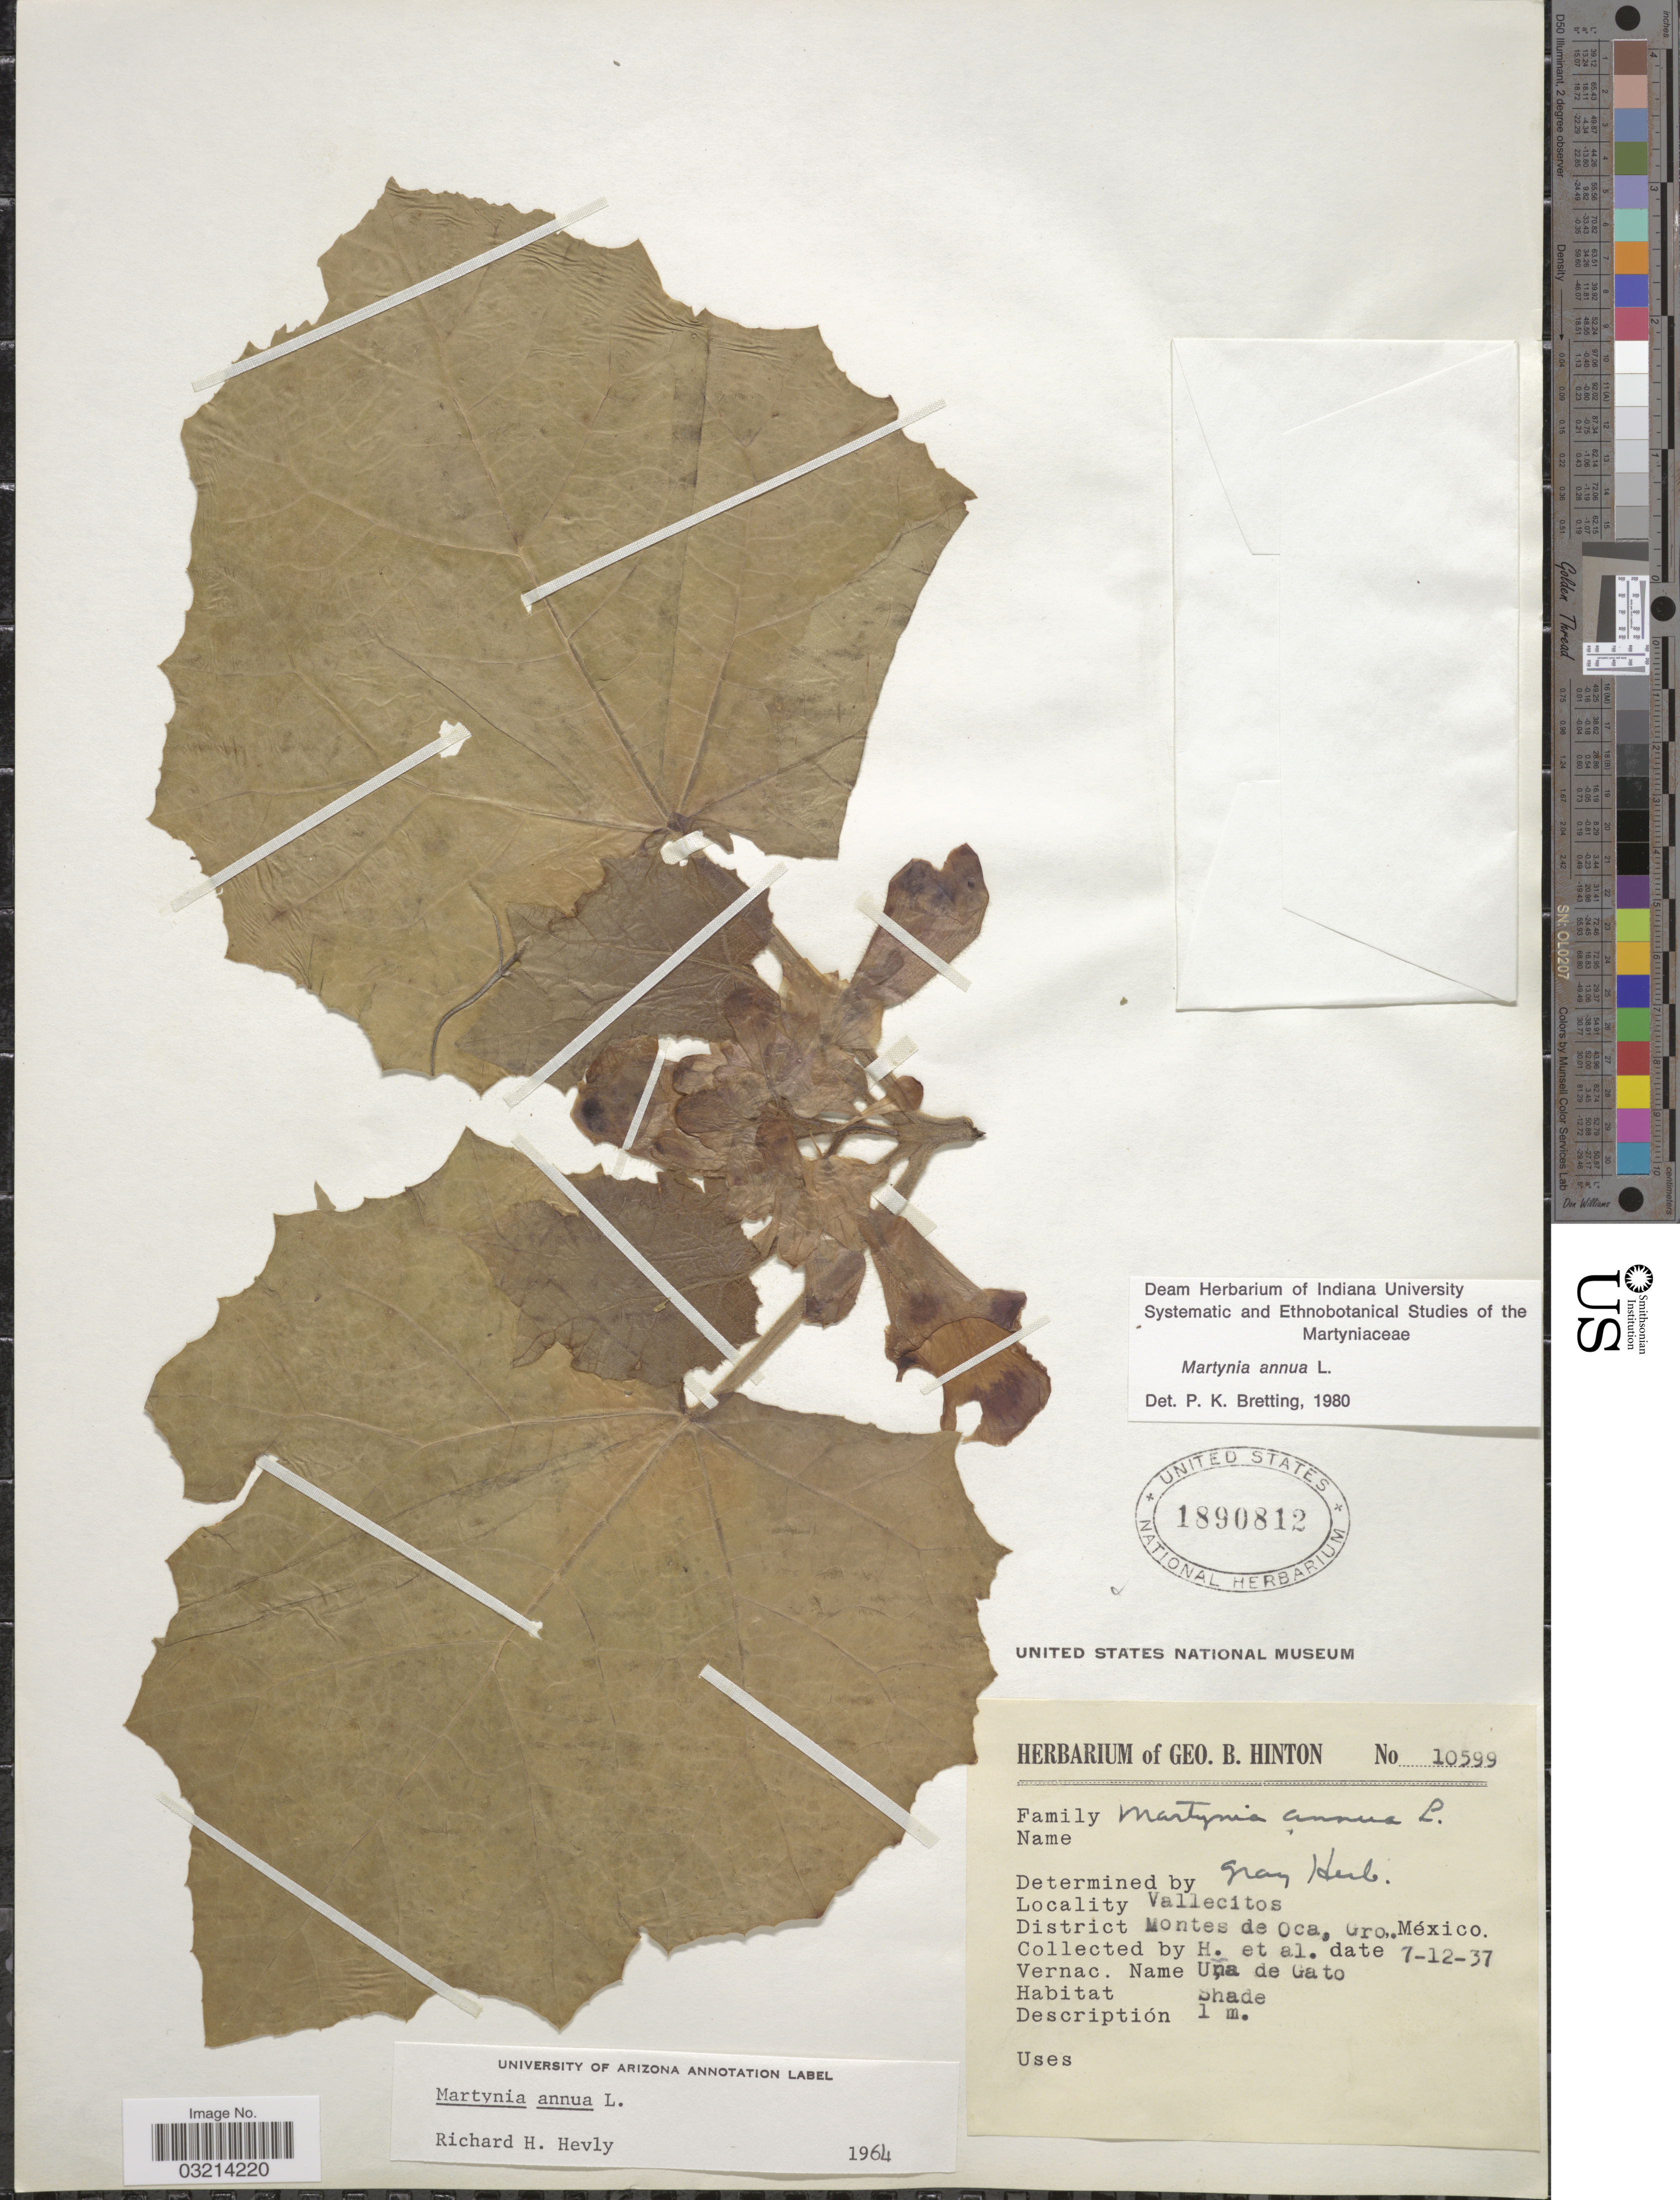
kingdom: Plantae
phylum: Tracheophyta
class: Magnoliopsida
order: Lamiales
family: Martyniaceae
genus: Martynia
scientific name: Martynia annua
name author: L.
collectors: G. B. Hinton & et al.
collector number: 10599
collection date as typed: Transcribed d/m/y: 7/12/37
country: Mexico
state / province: Guerrero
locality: Vallecitos. District Montes de Oca.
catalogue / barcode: US 1890812